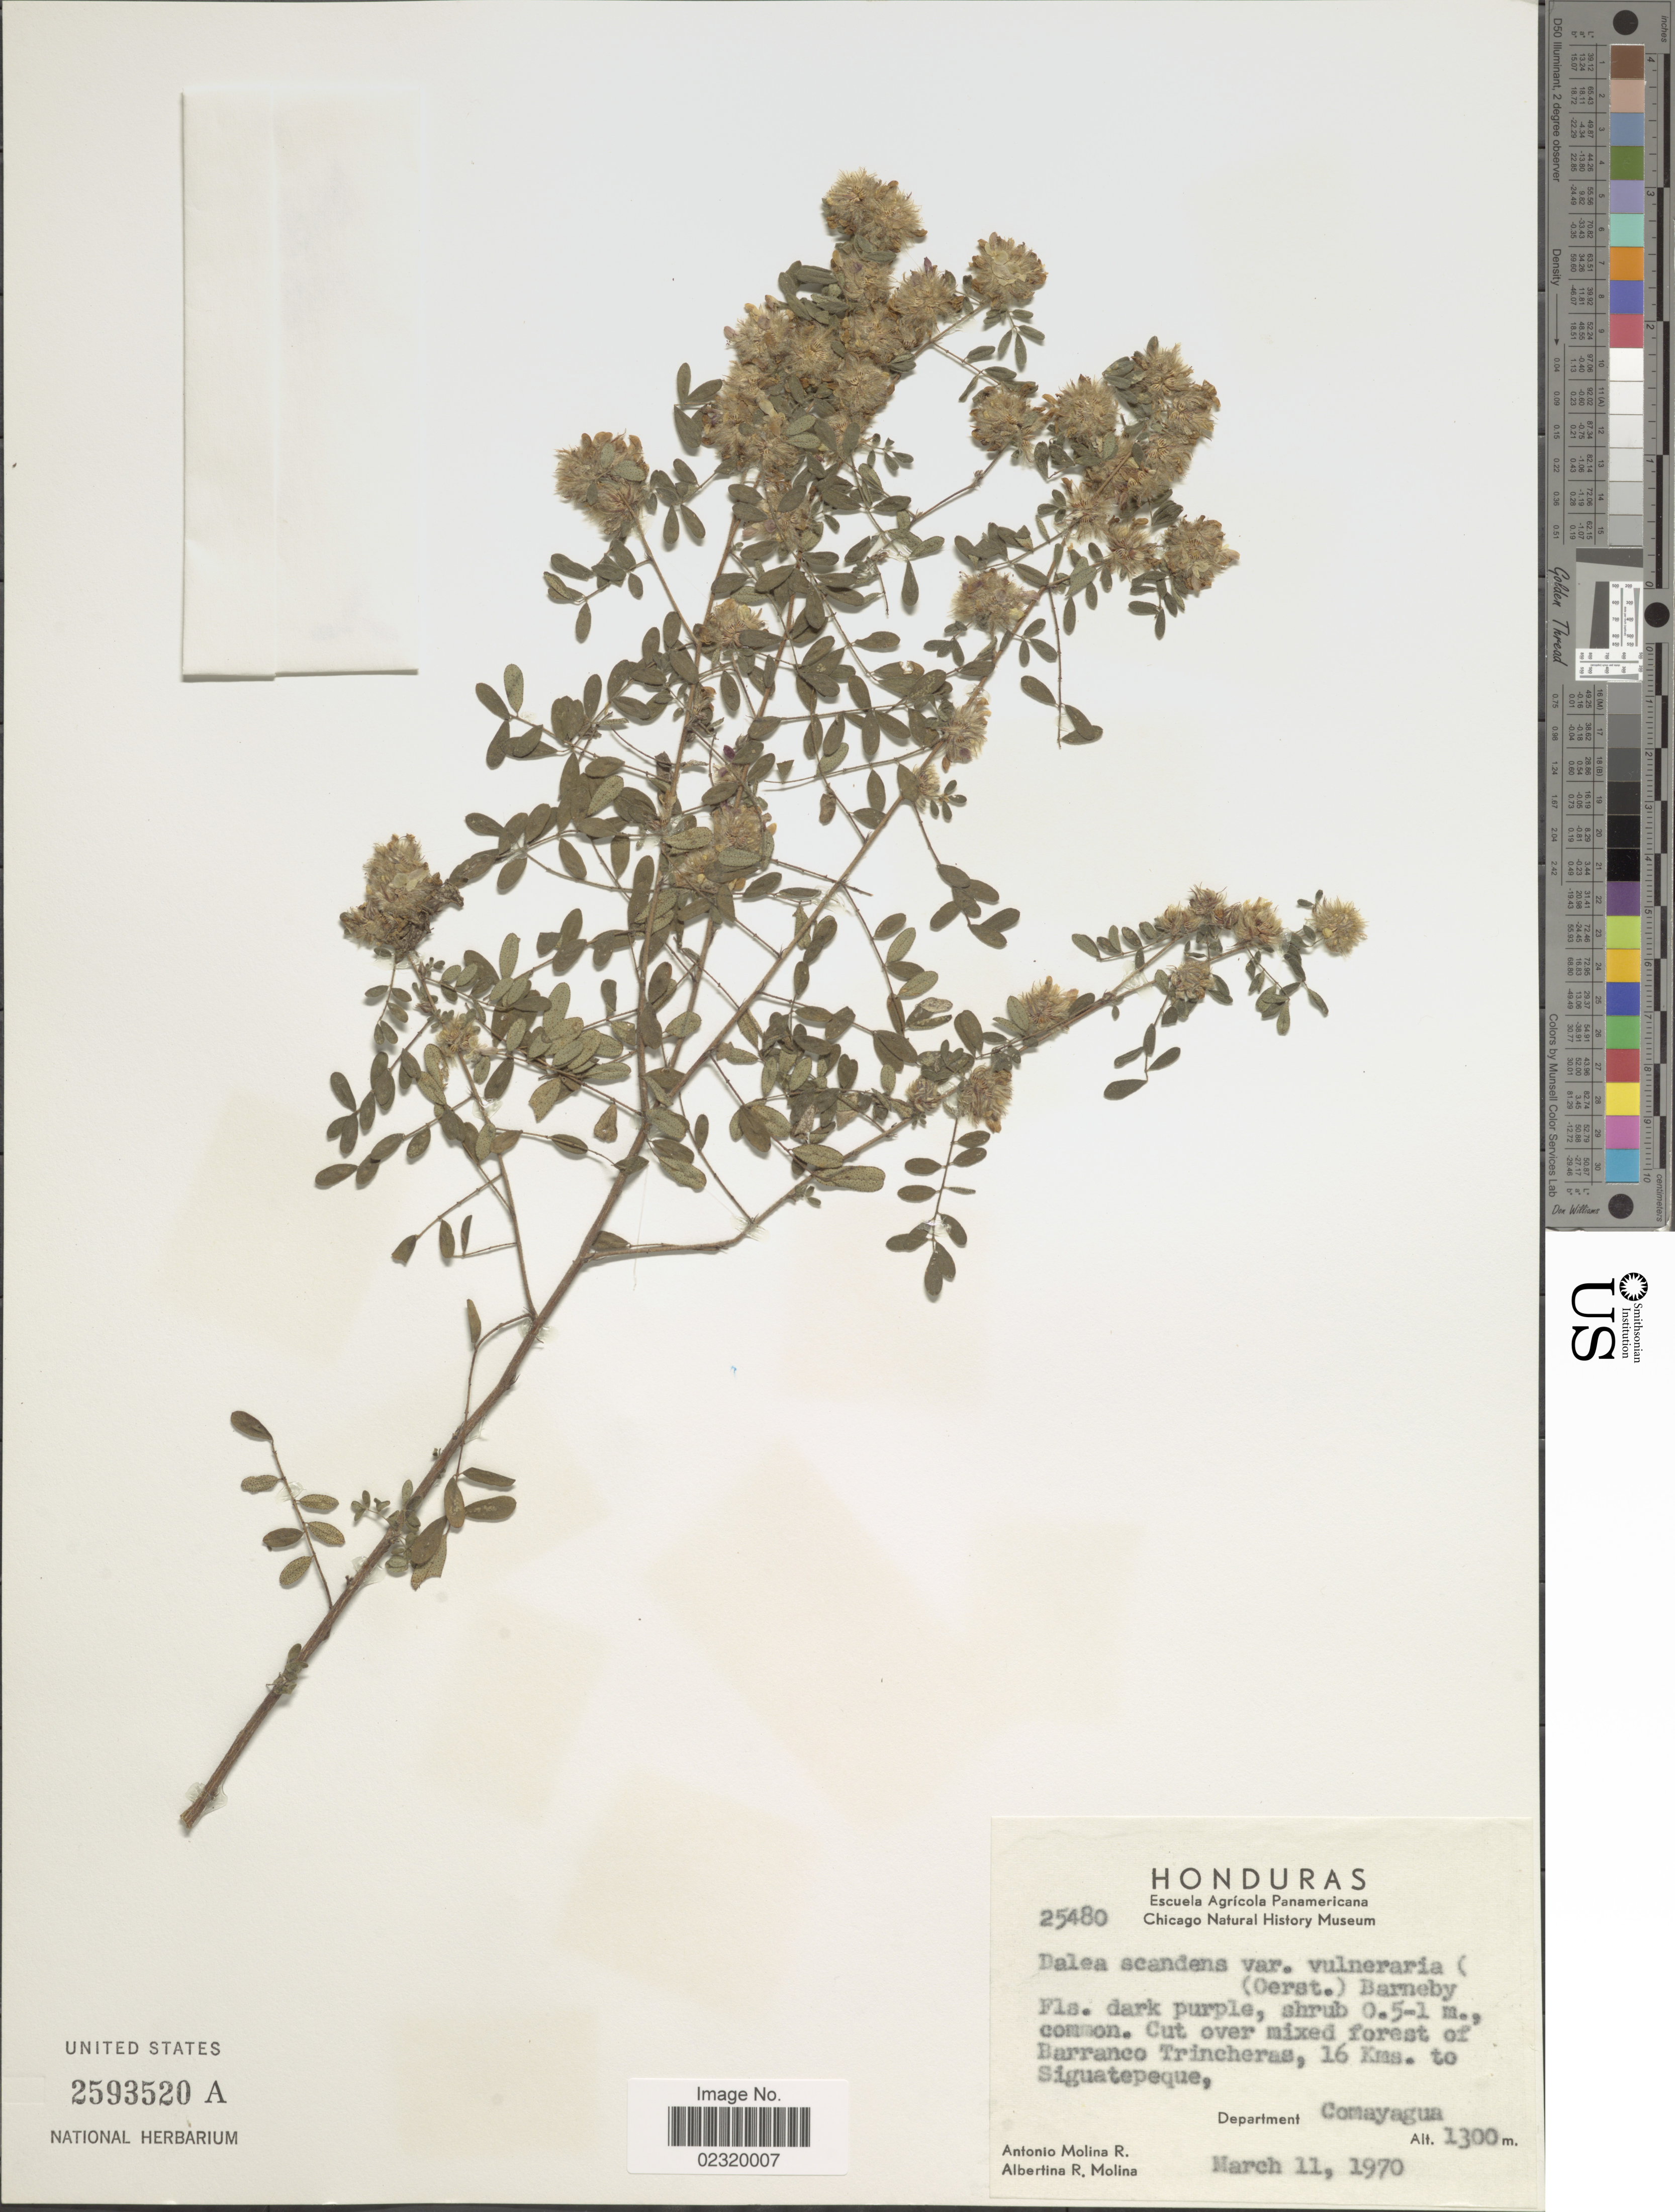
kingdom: Plantae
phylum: Tracheophyta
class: Magnoliopsida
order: Fabales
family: Fabaceae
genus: Dalea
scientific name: Dalea scandens var. vulneraria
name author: (Oerst.) Barneby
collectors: A. Molina R. & A. R. Molina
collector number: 25480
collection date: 1970-03-11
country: Honduras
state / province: Comayagua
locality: Barranco Trincheras, 16 Kms. to Siguatepeque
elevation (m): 1300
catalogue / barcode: US 2593520A